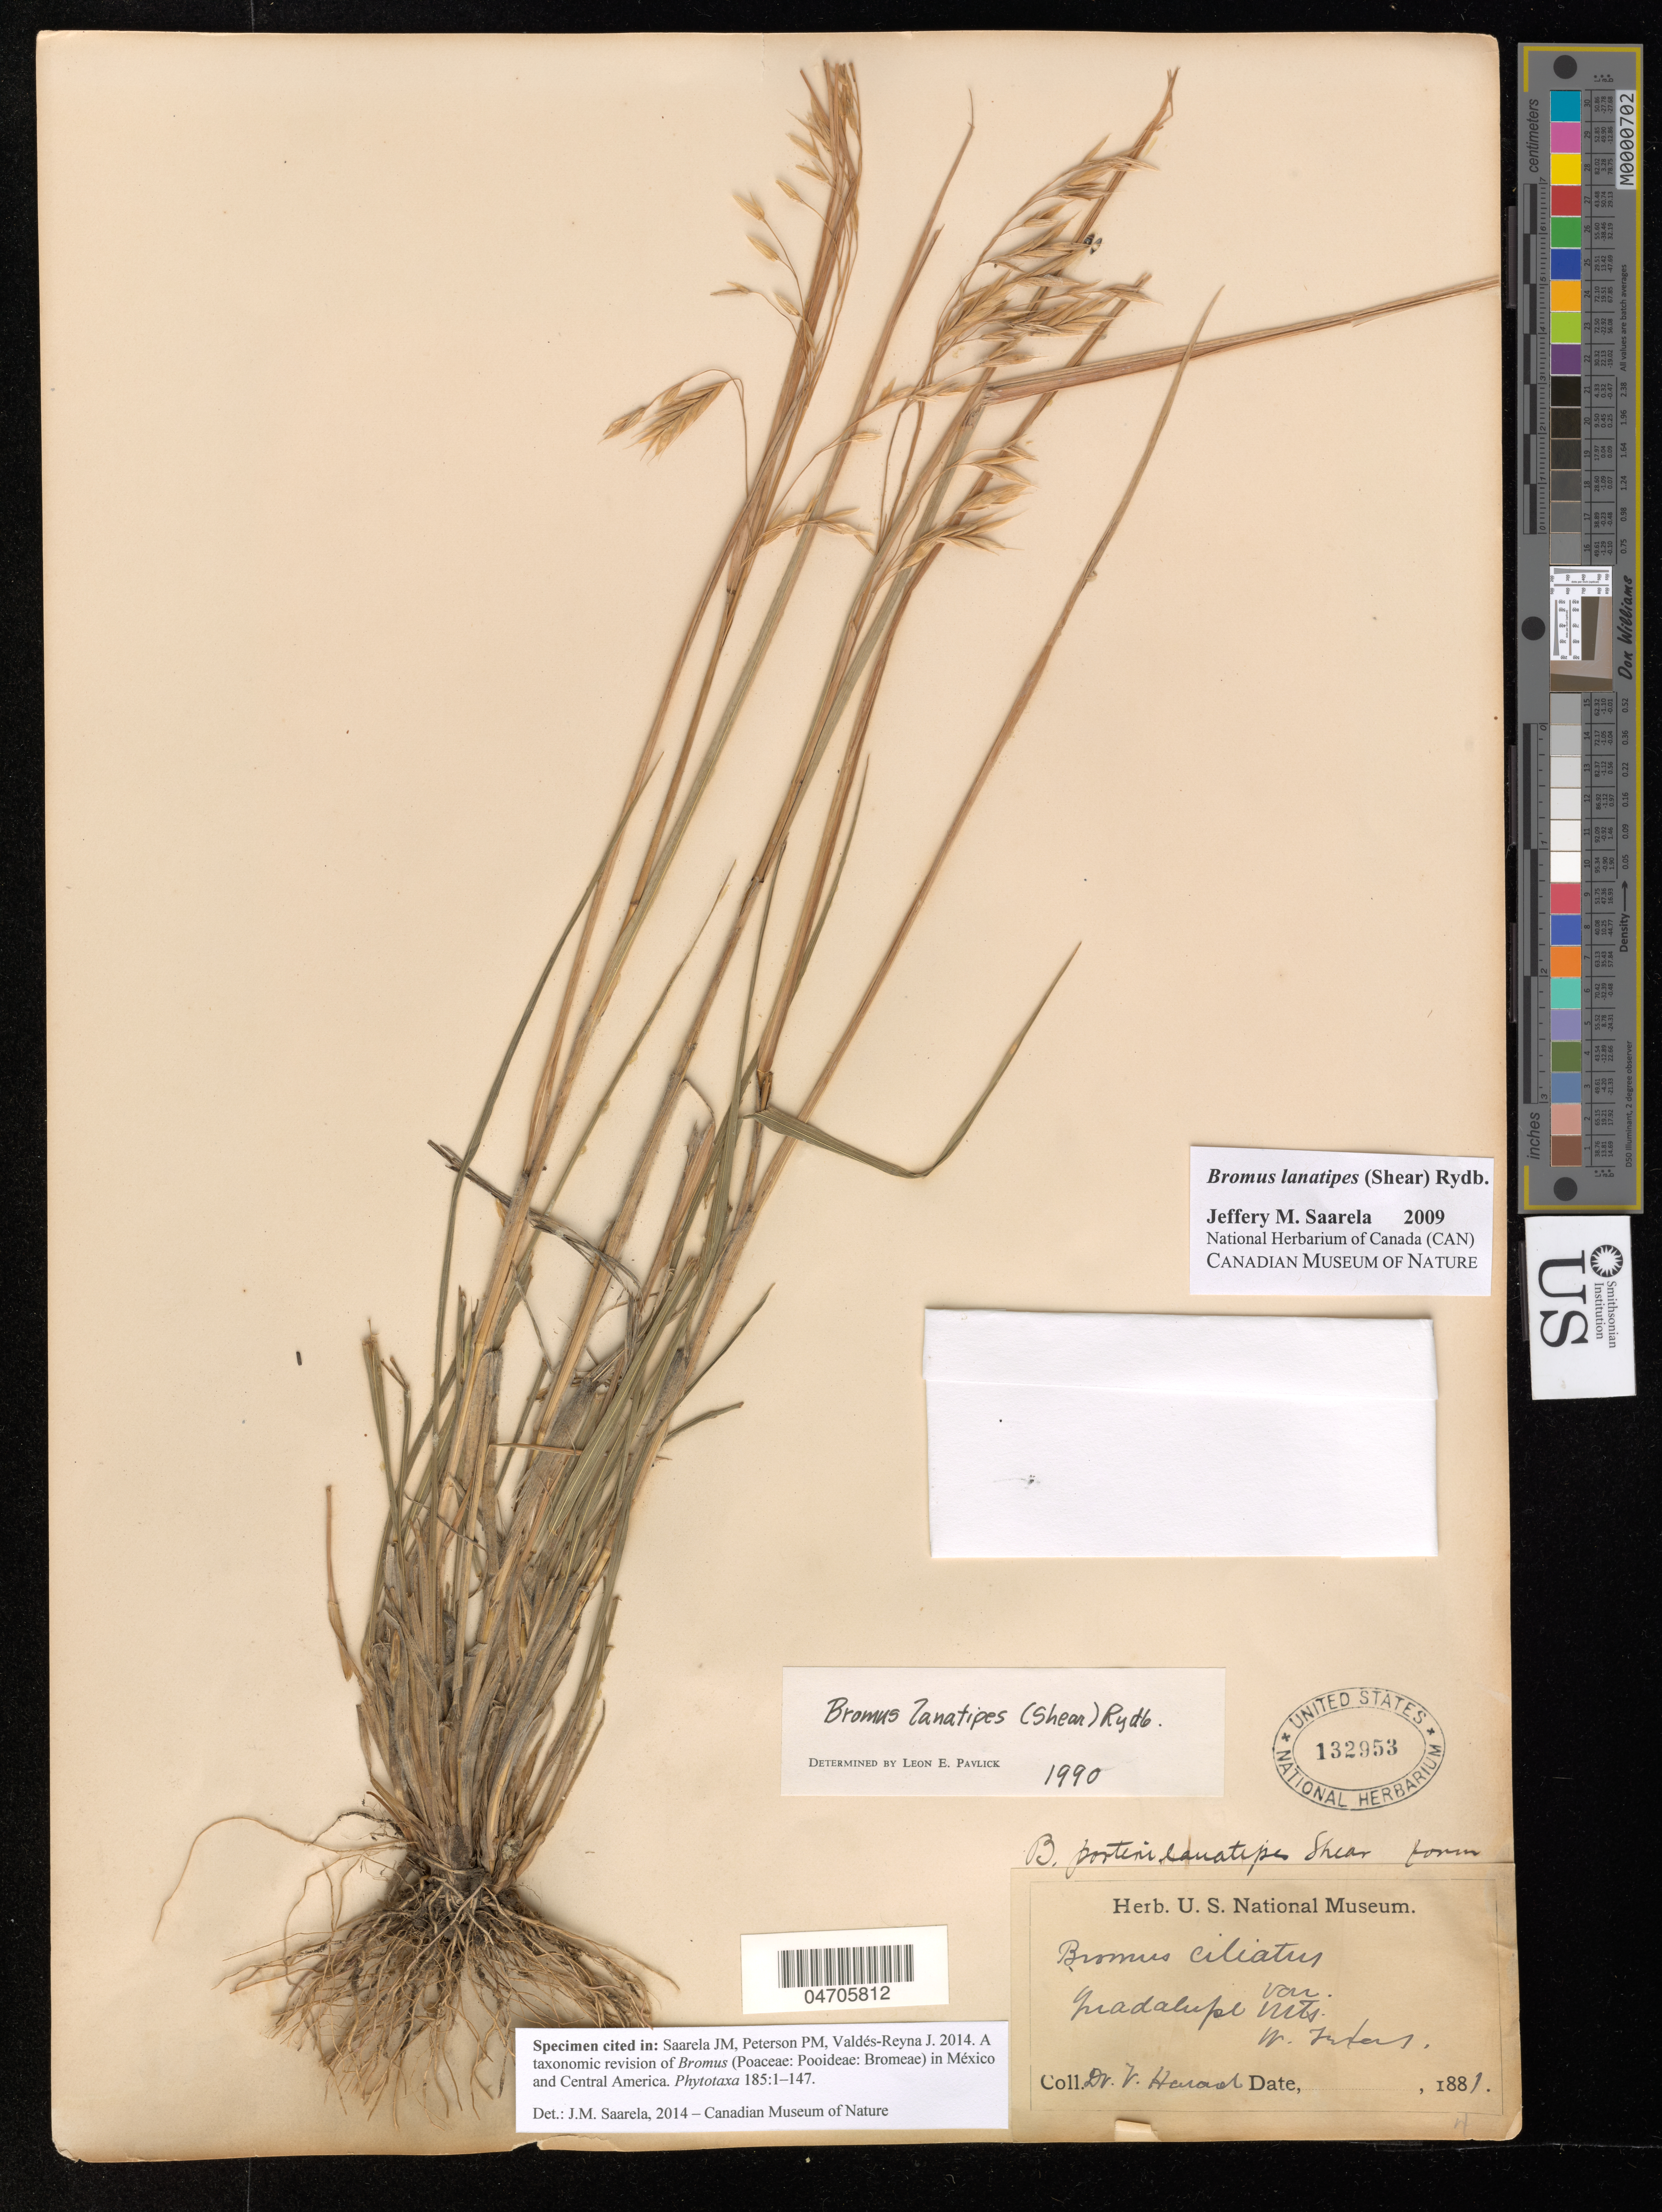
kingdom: Plantae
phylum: Tracheophyta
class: Liliopsida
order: Poales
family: Poaceae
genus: Bromus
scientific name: Bromus lanatipes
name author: (Shear) Rydb.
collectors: V. Havard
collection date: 1881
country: United States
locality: Guadalupe Mts. W. Inters.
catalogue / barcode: US 132953